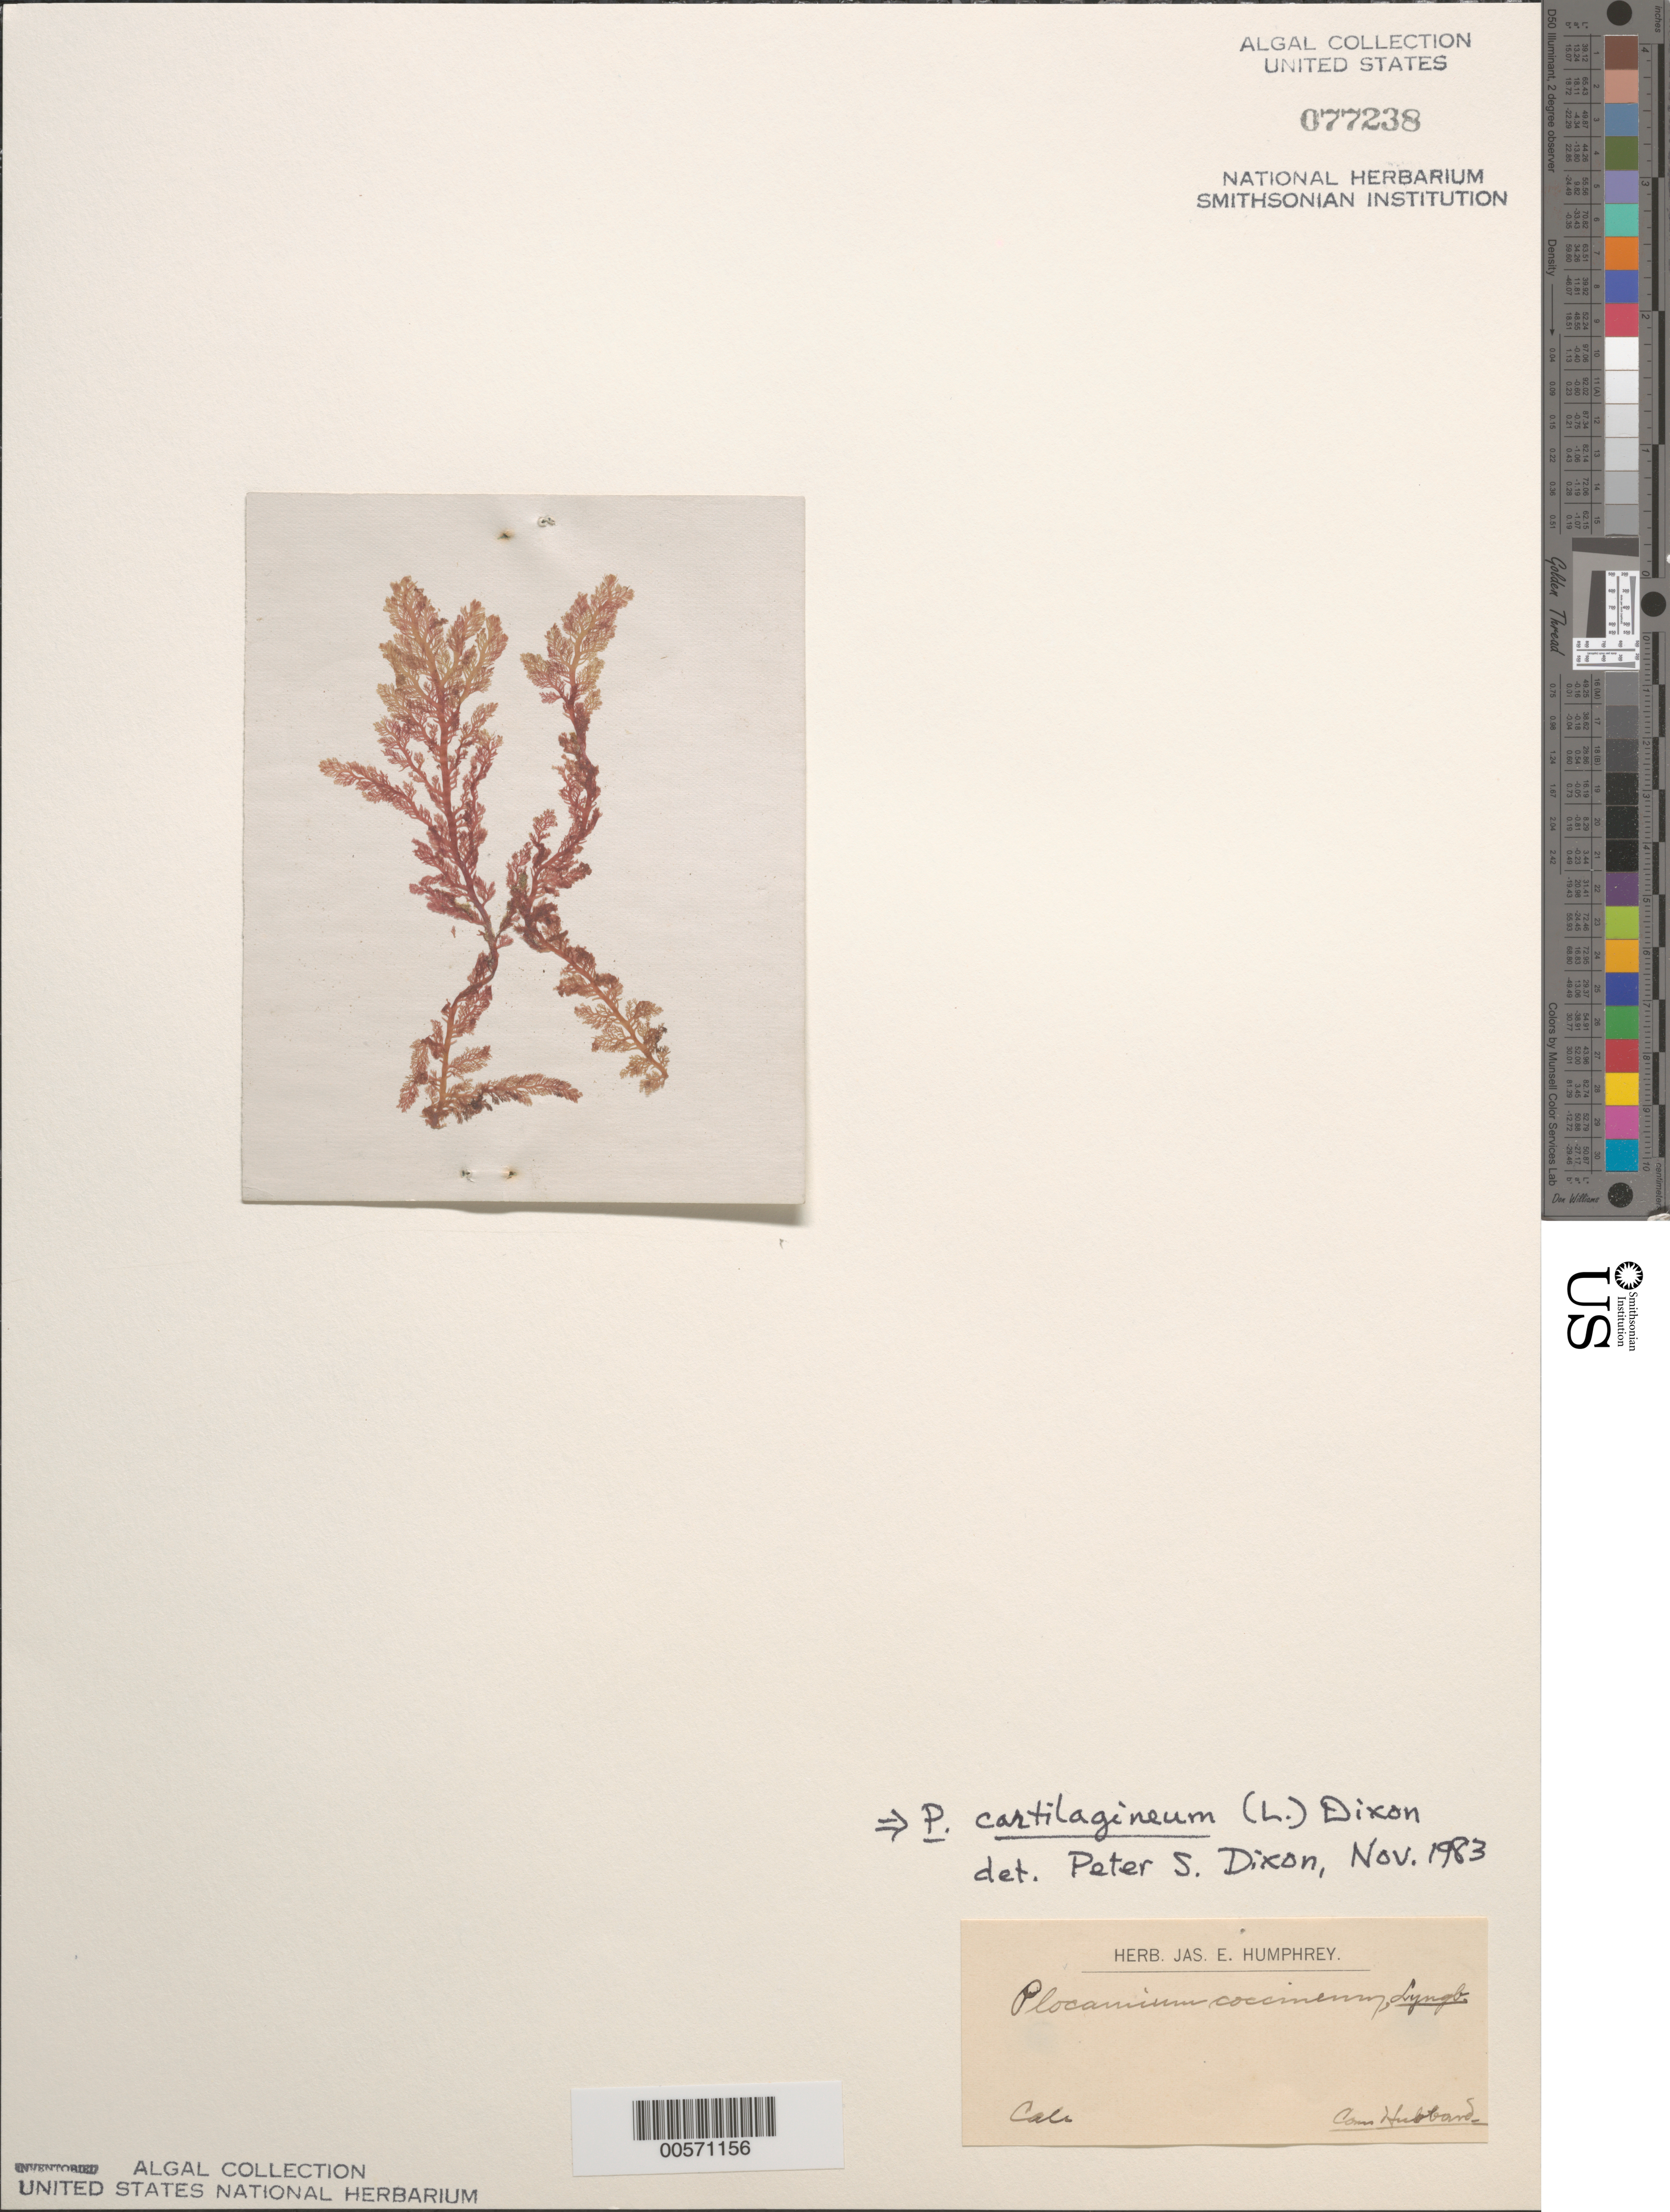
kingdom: Plantae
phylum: Rhodophyta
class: Florideophyceae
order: Plocamiales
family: Plocamiaceae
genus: Plocamium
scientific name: Plocamium cartilagineum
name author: (L.) P.S. Dixon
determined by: Dixon, P. S.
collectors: Hubbard, --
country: United States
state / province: California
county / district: San Diego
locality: False Bay, San Diego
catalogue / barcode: US 77238